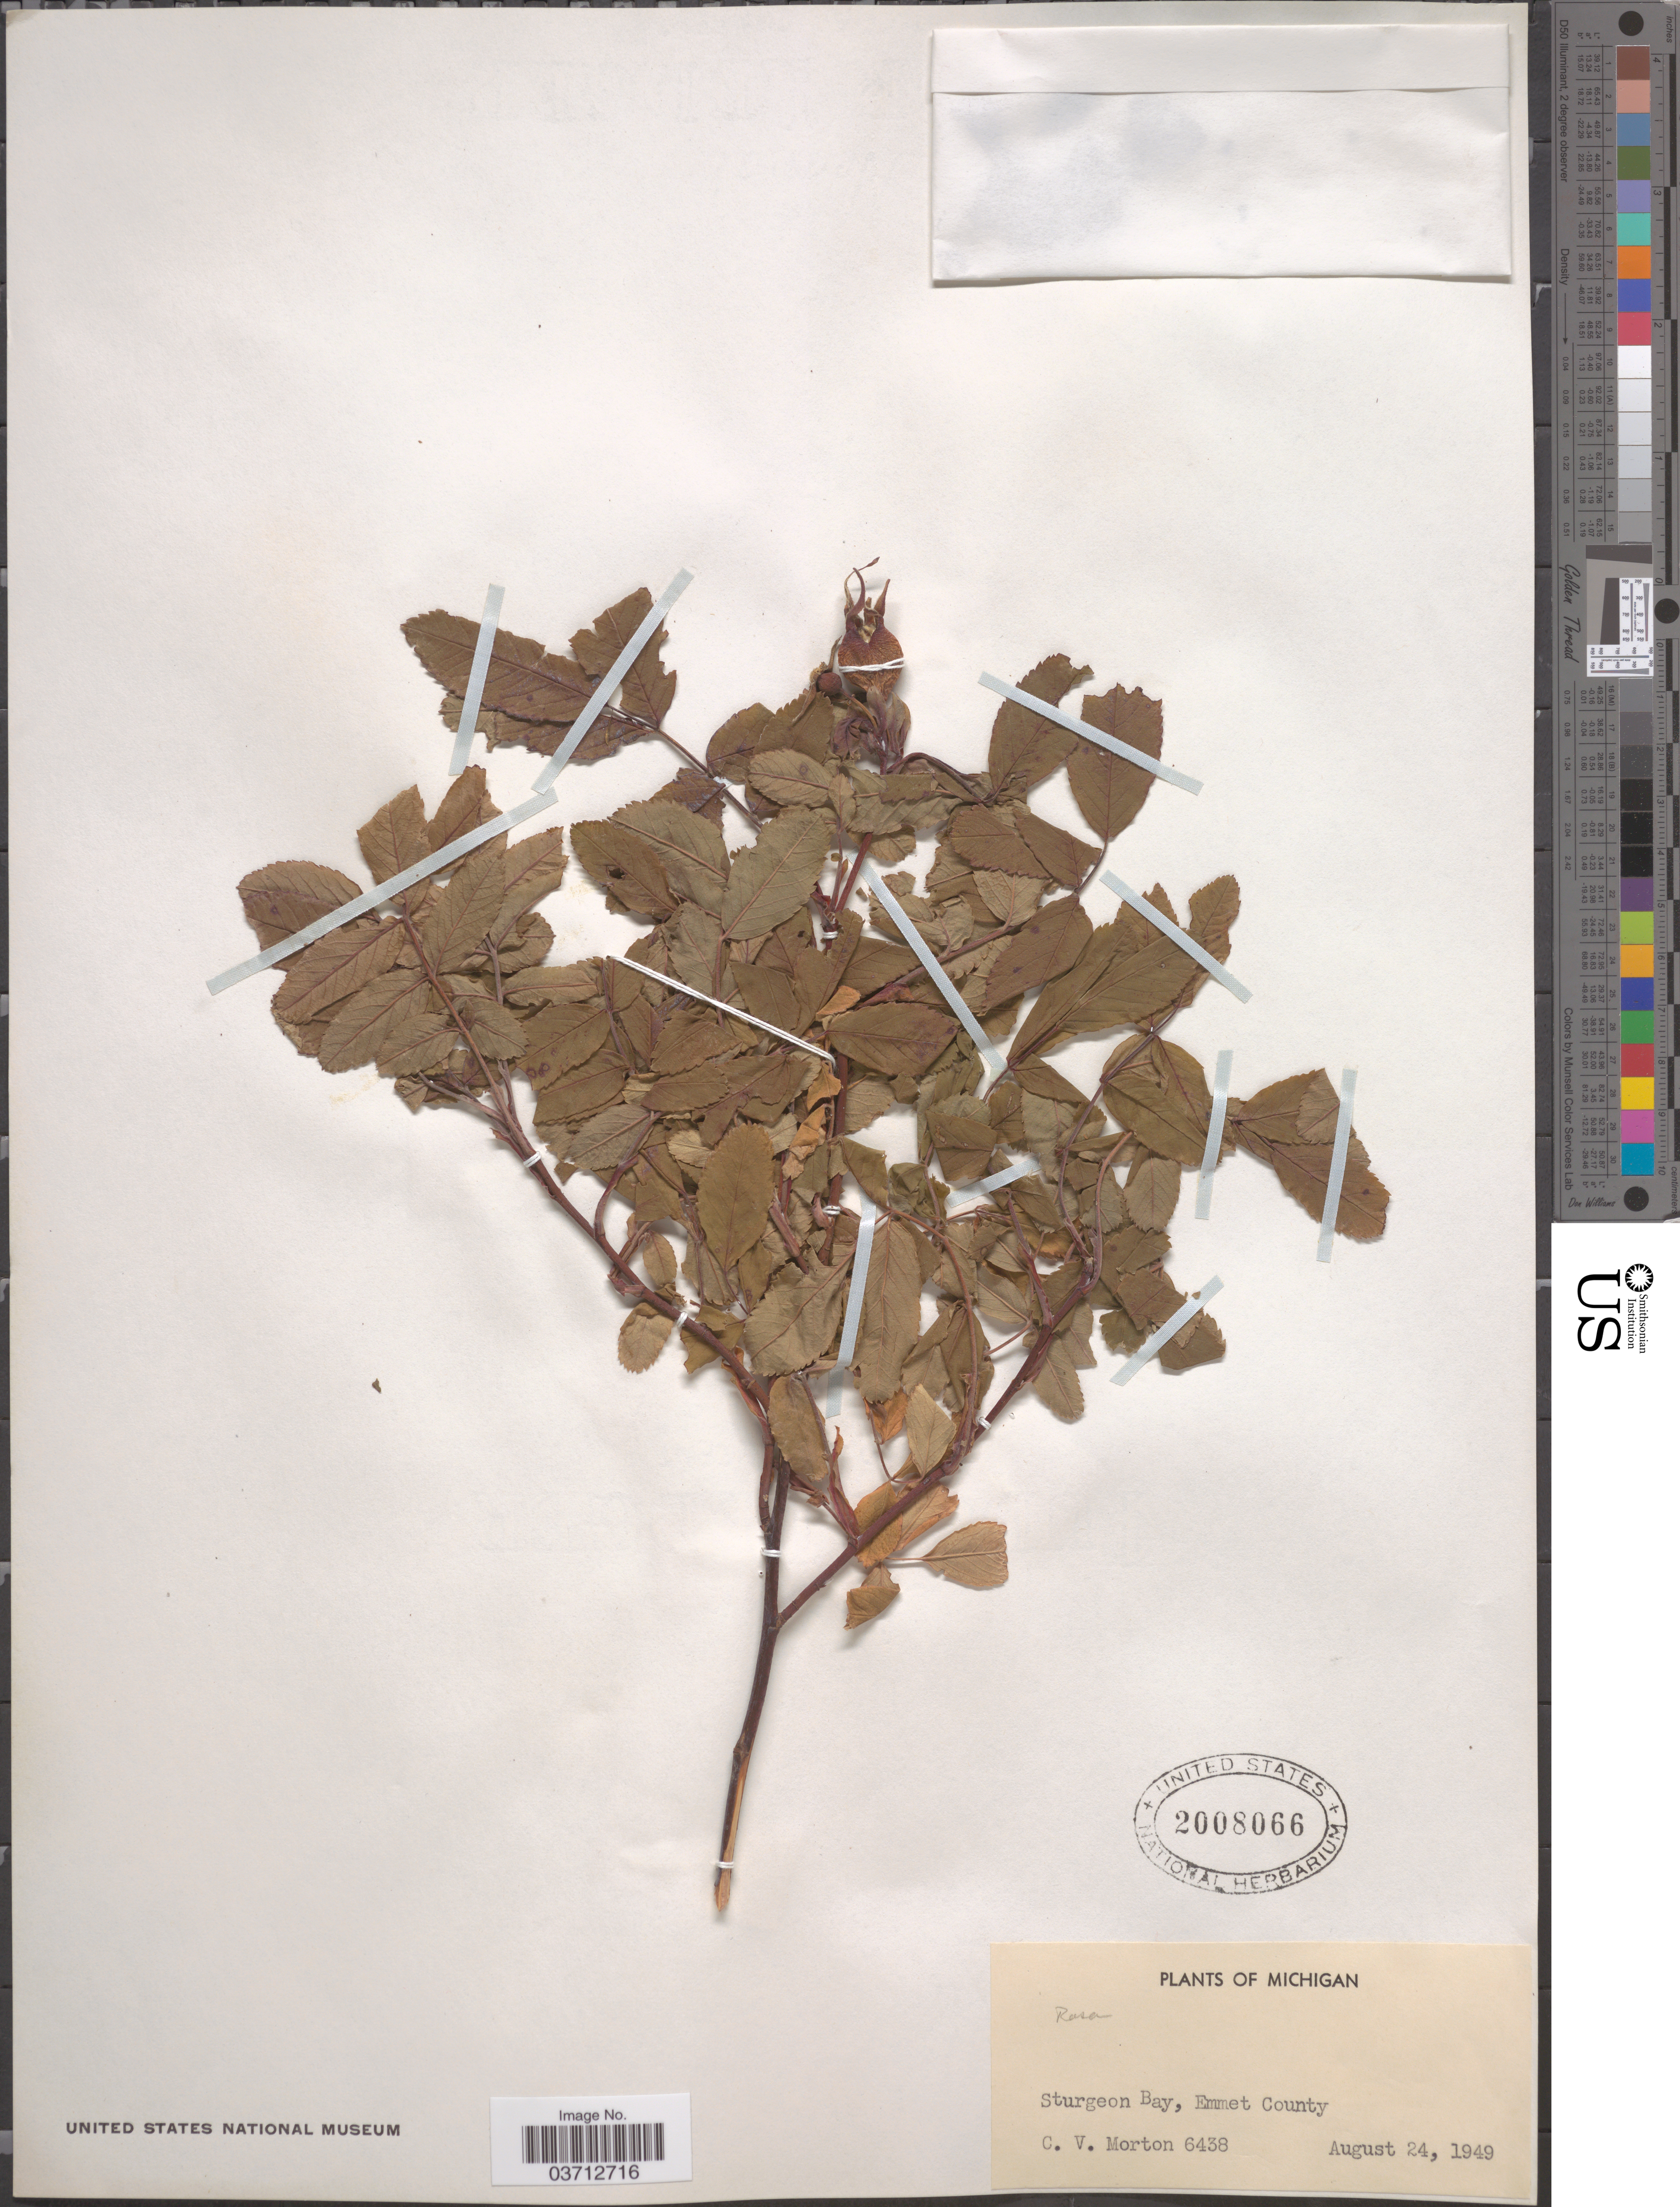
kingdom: Plantae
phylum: Tracheophyta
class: Magnoliopsida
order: Rosales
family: Rosaceae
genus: Rosa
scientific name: Rosa sp.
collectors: C. V. Morton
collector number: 6438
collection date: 1949-08-24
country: United States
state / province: Michigan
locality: Sturgeon Bay, Emmet County.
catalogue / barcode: US 2008066